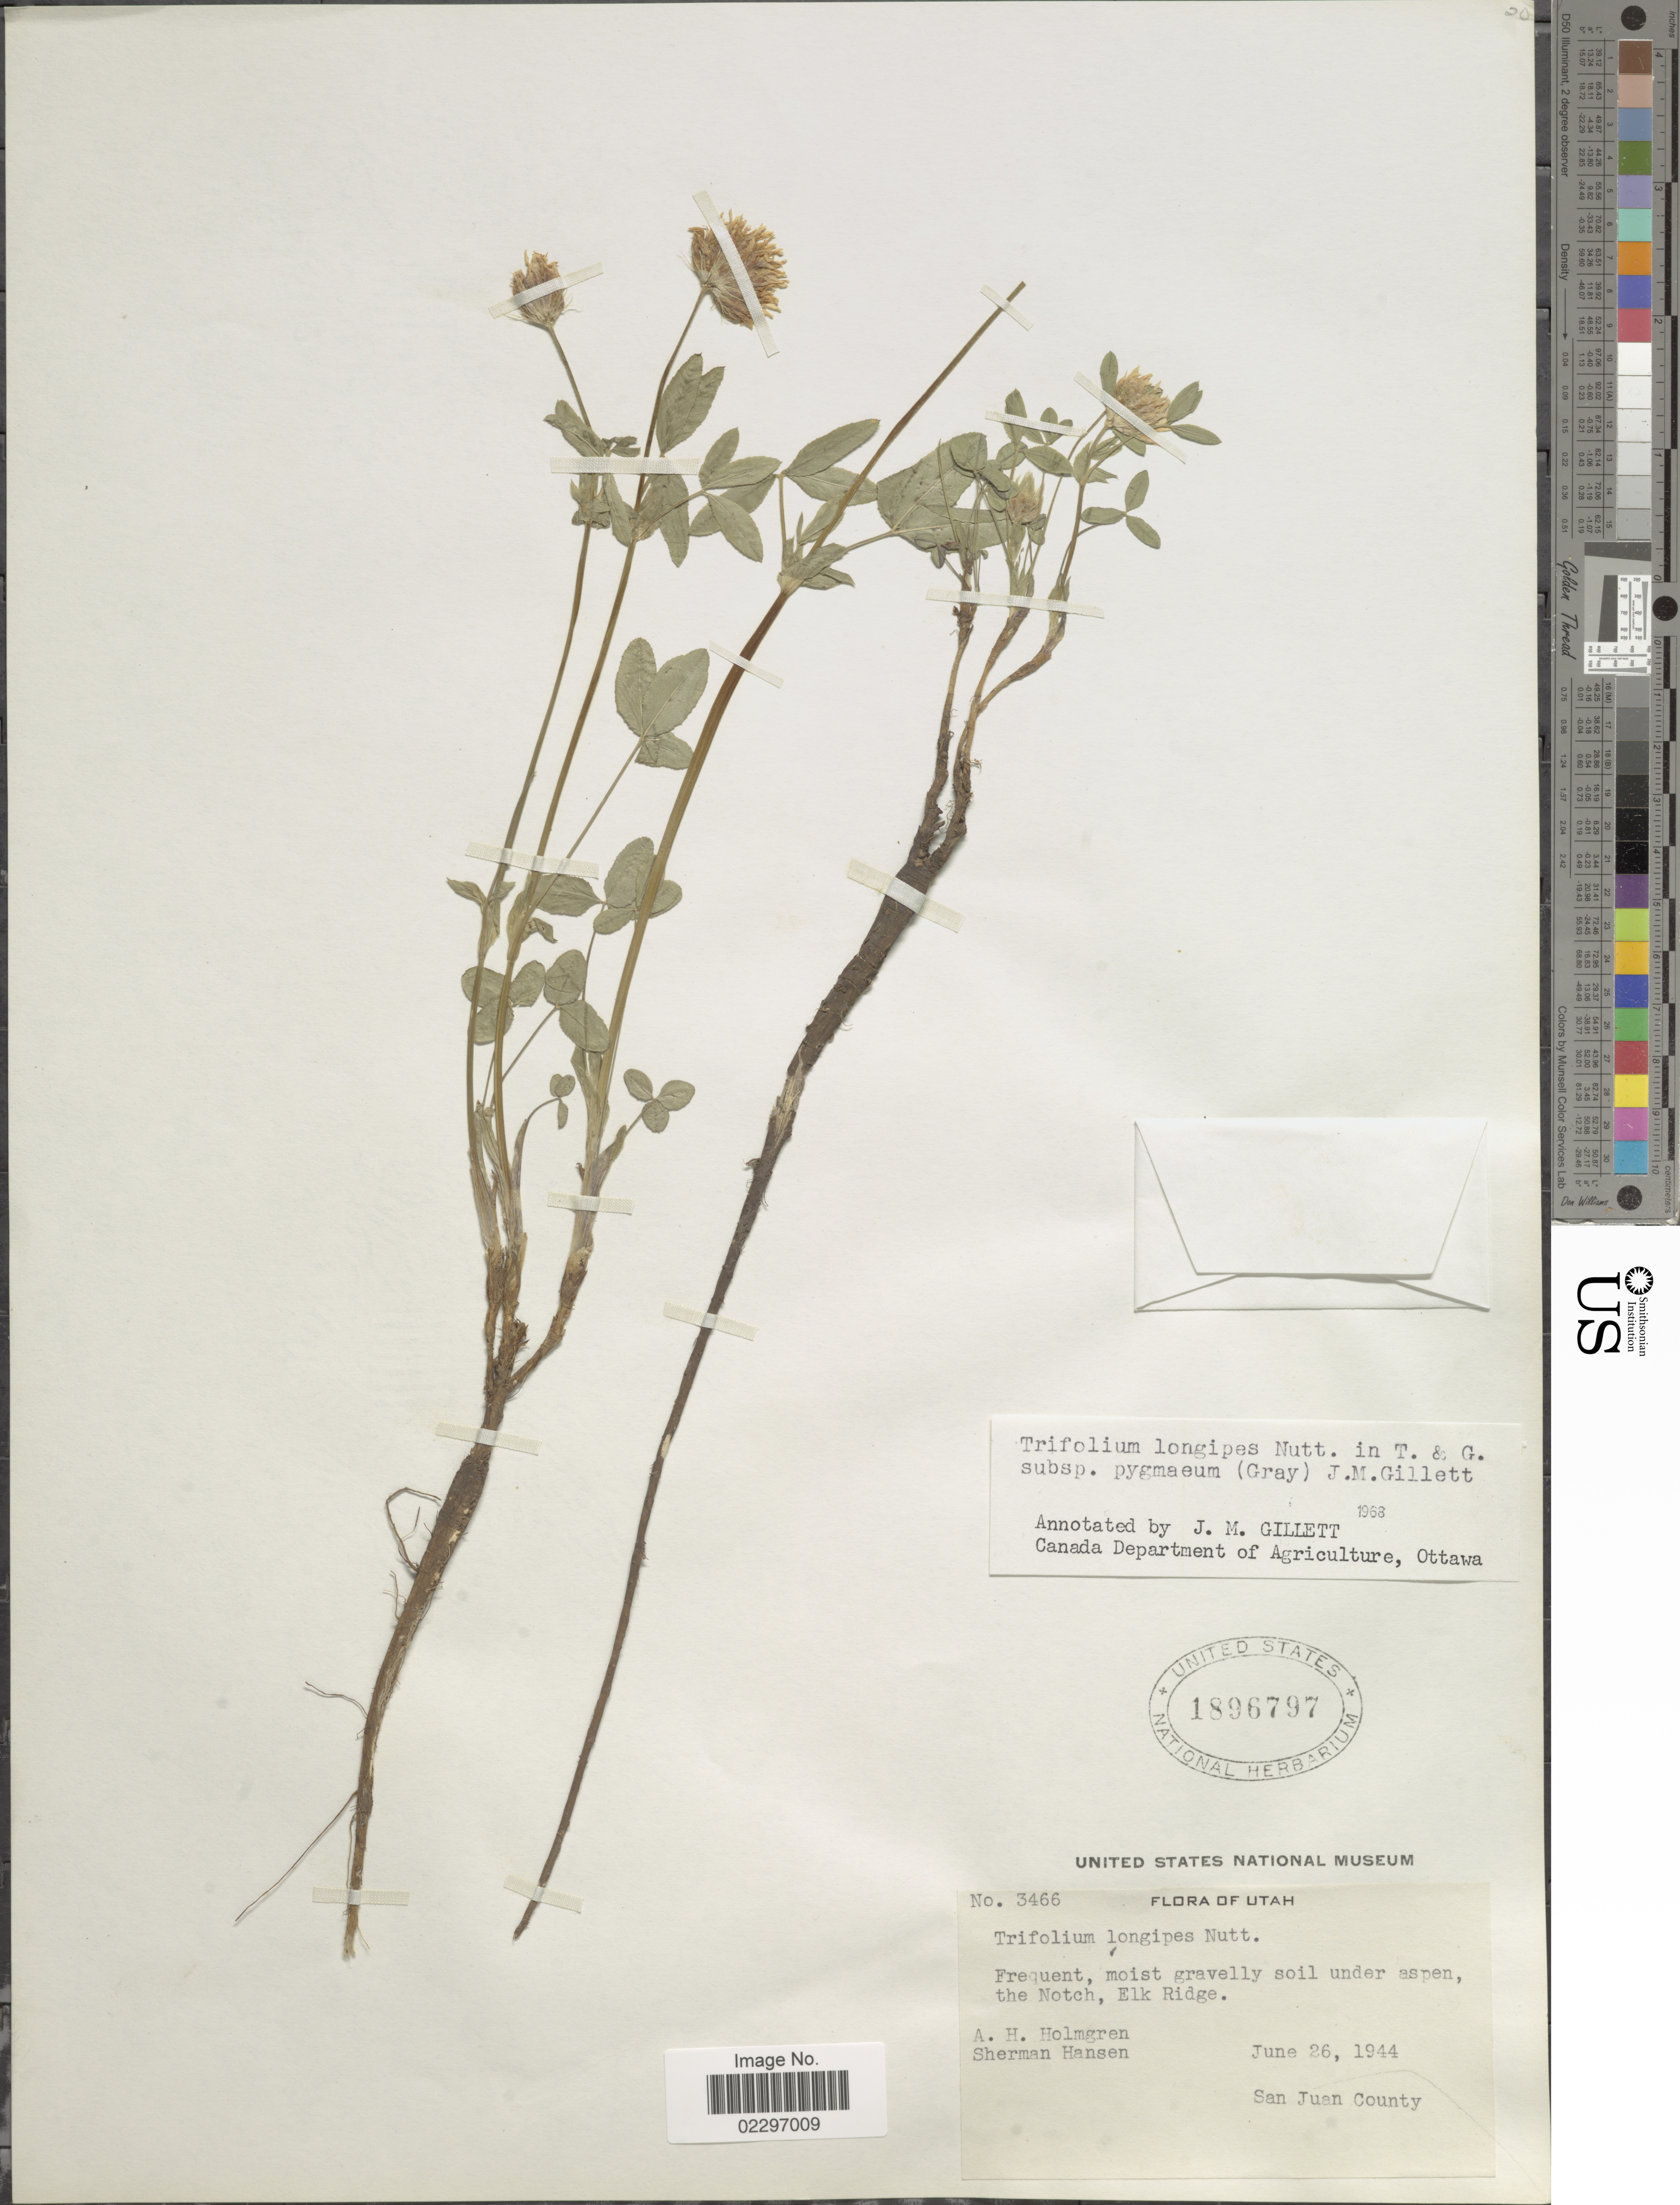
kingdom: Plantae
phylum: Tracheophyta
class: Magnoliopsida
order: Fabales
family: Fabaceae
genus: Trifolium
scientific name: Trifolium longipes var. pygmaeum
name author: A. Gray in Ives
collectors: A. H. Holmgren & S. Hansen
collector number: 3466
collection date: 1944-06-26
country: United States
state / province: Utah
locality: Frequent, moist gravelly soil under aspen, the Notch, Elk Ridge, San Juan County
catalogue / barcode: US 1896797